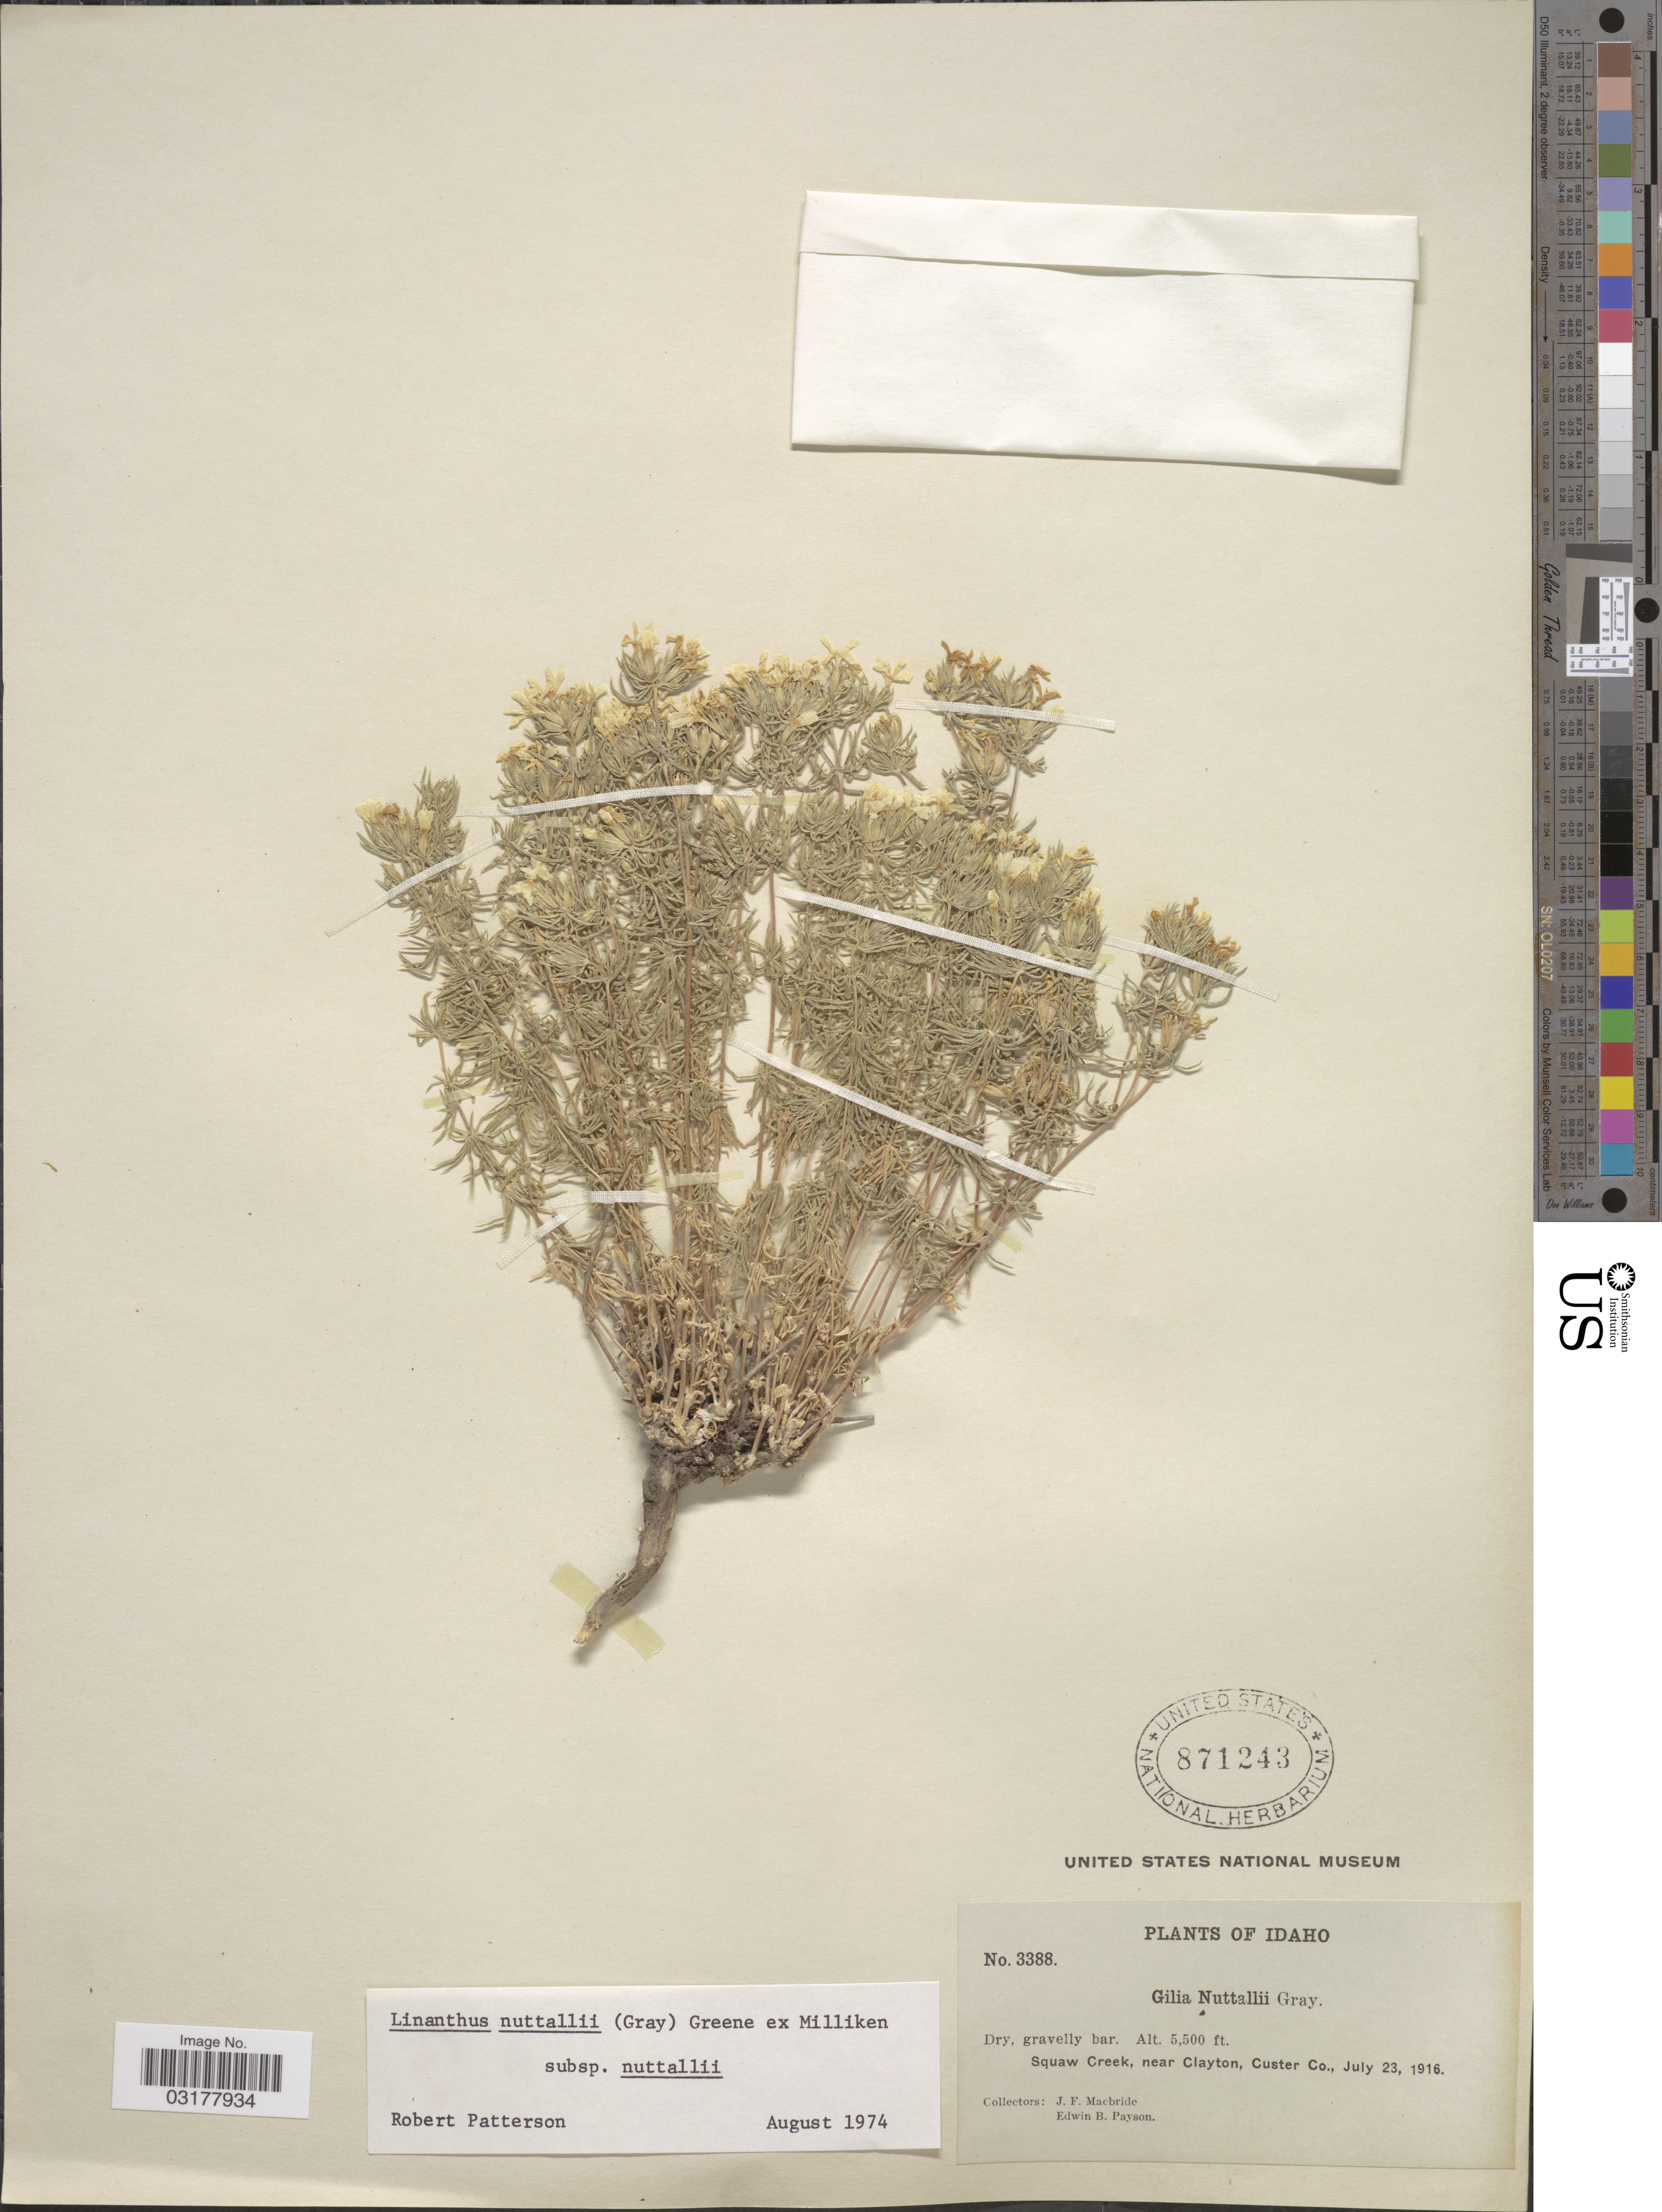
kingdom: Plantae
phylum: Tracheophyta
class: Magnoliopsida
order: Ericales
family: Polemoniaceae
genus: Leptosiphon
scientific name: Leptosiphon nuttallii subsp. nuttallii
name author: (A. Gray) J.M. Porter & L.A. Johnson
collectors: J. F. Macbride & E. B. Payson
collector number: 3388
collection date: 1916-07-23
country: United States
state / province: Idaho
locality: Squaw Creek, near Clayton, Custer Co.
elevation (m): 1676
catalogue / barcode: US 871243